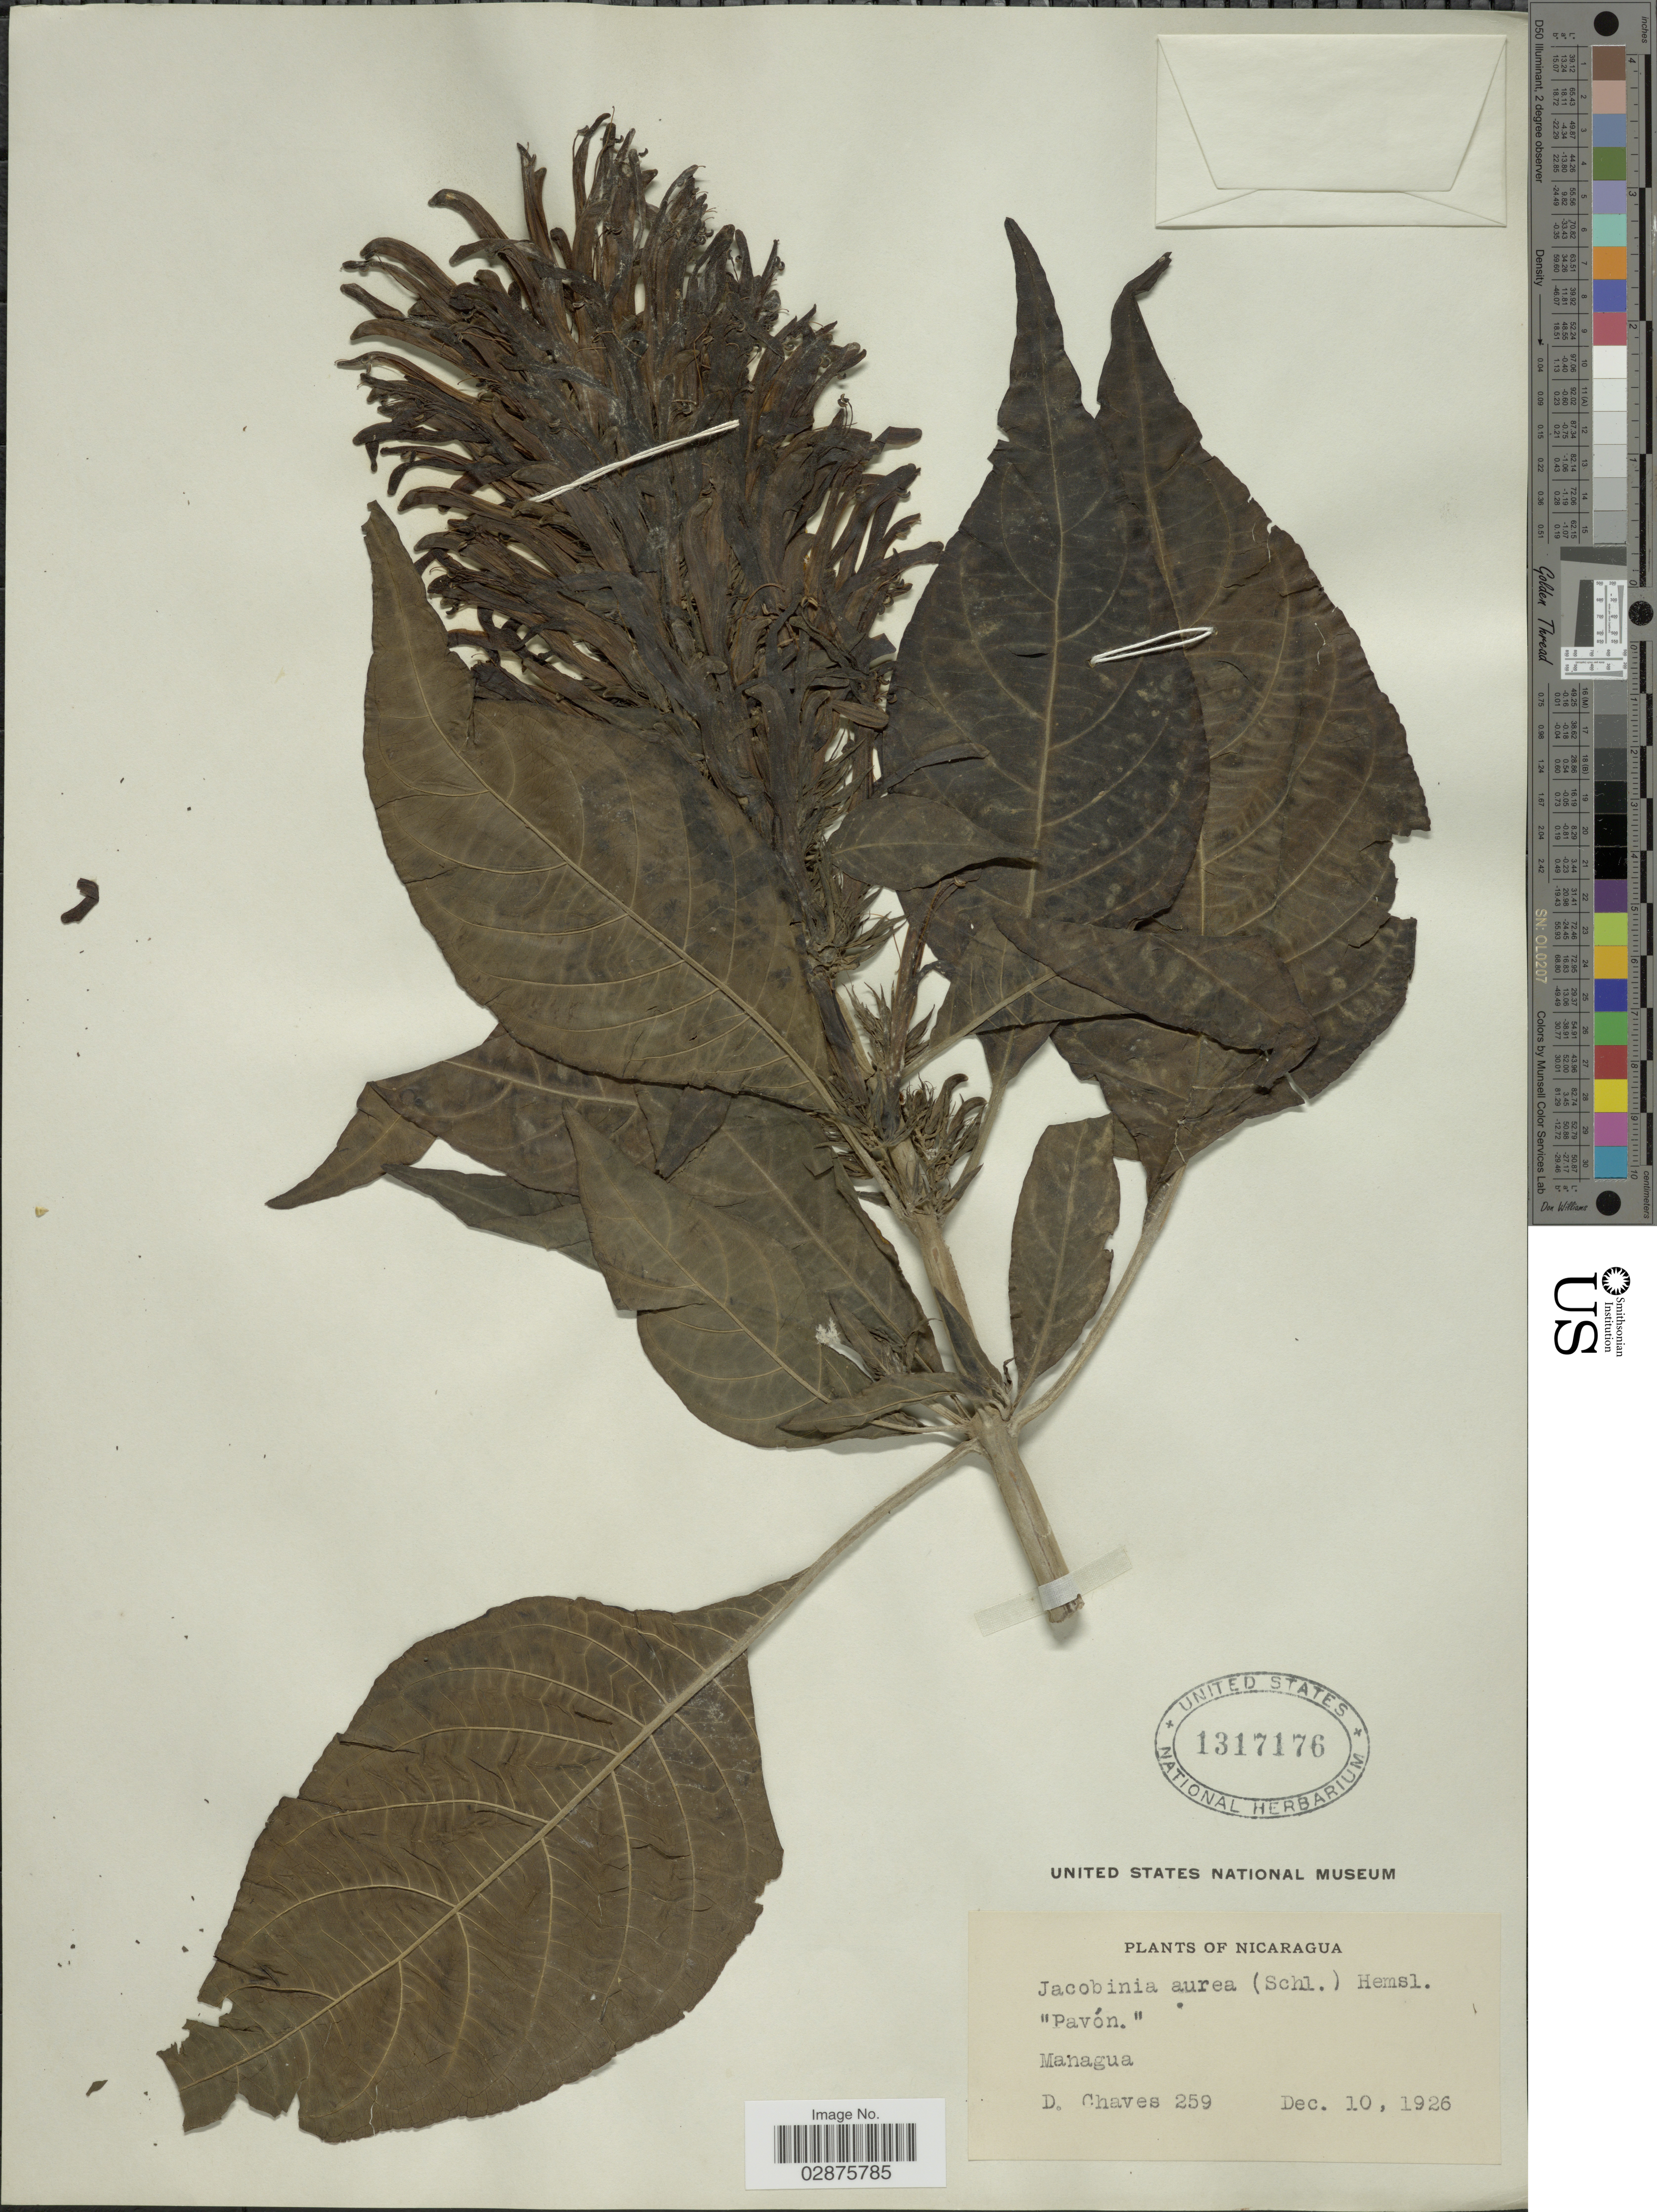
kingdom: Plantae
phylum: Tracheophyta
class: Magnoliopsida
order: Lamiales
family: Acanthaceae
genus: Justicia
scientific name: Justicia aurea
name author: Schltdl.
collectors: D. Chaves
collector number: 259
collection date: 1926-12-10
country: Nicaragua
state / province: Managua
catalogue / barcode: US 1317176